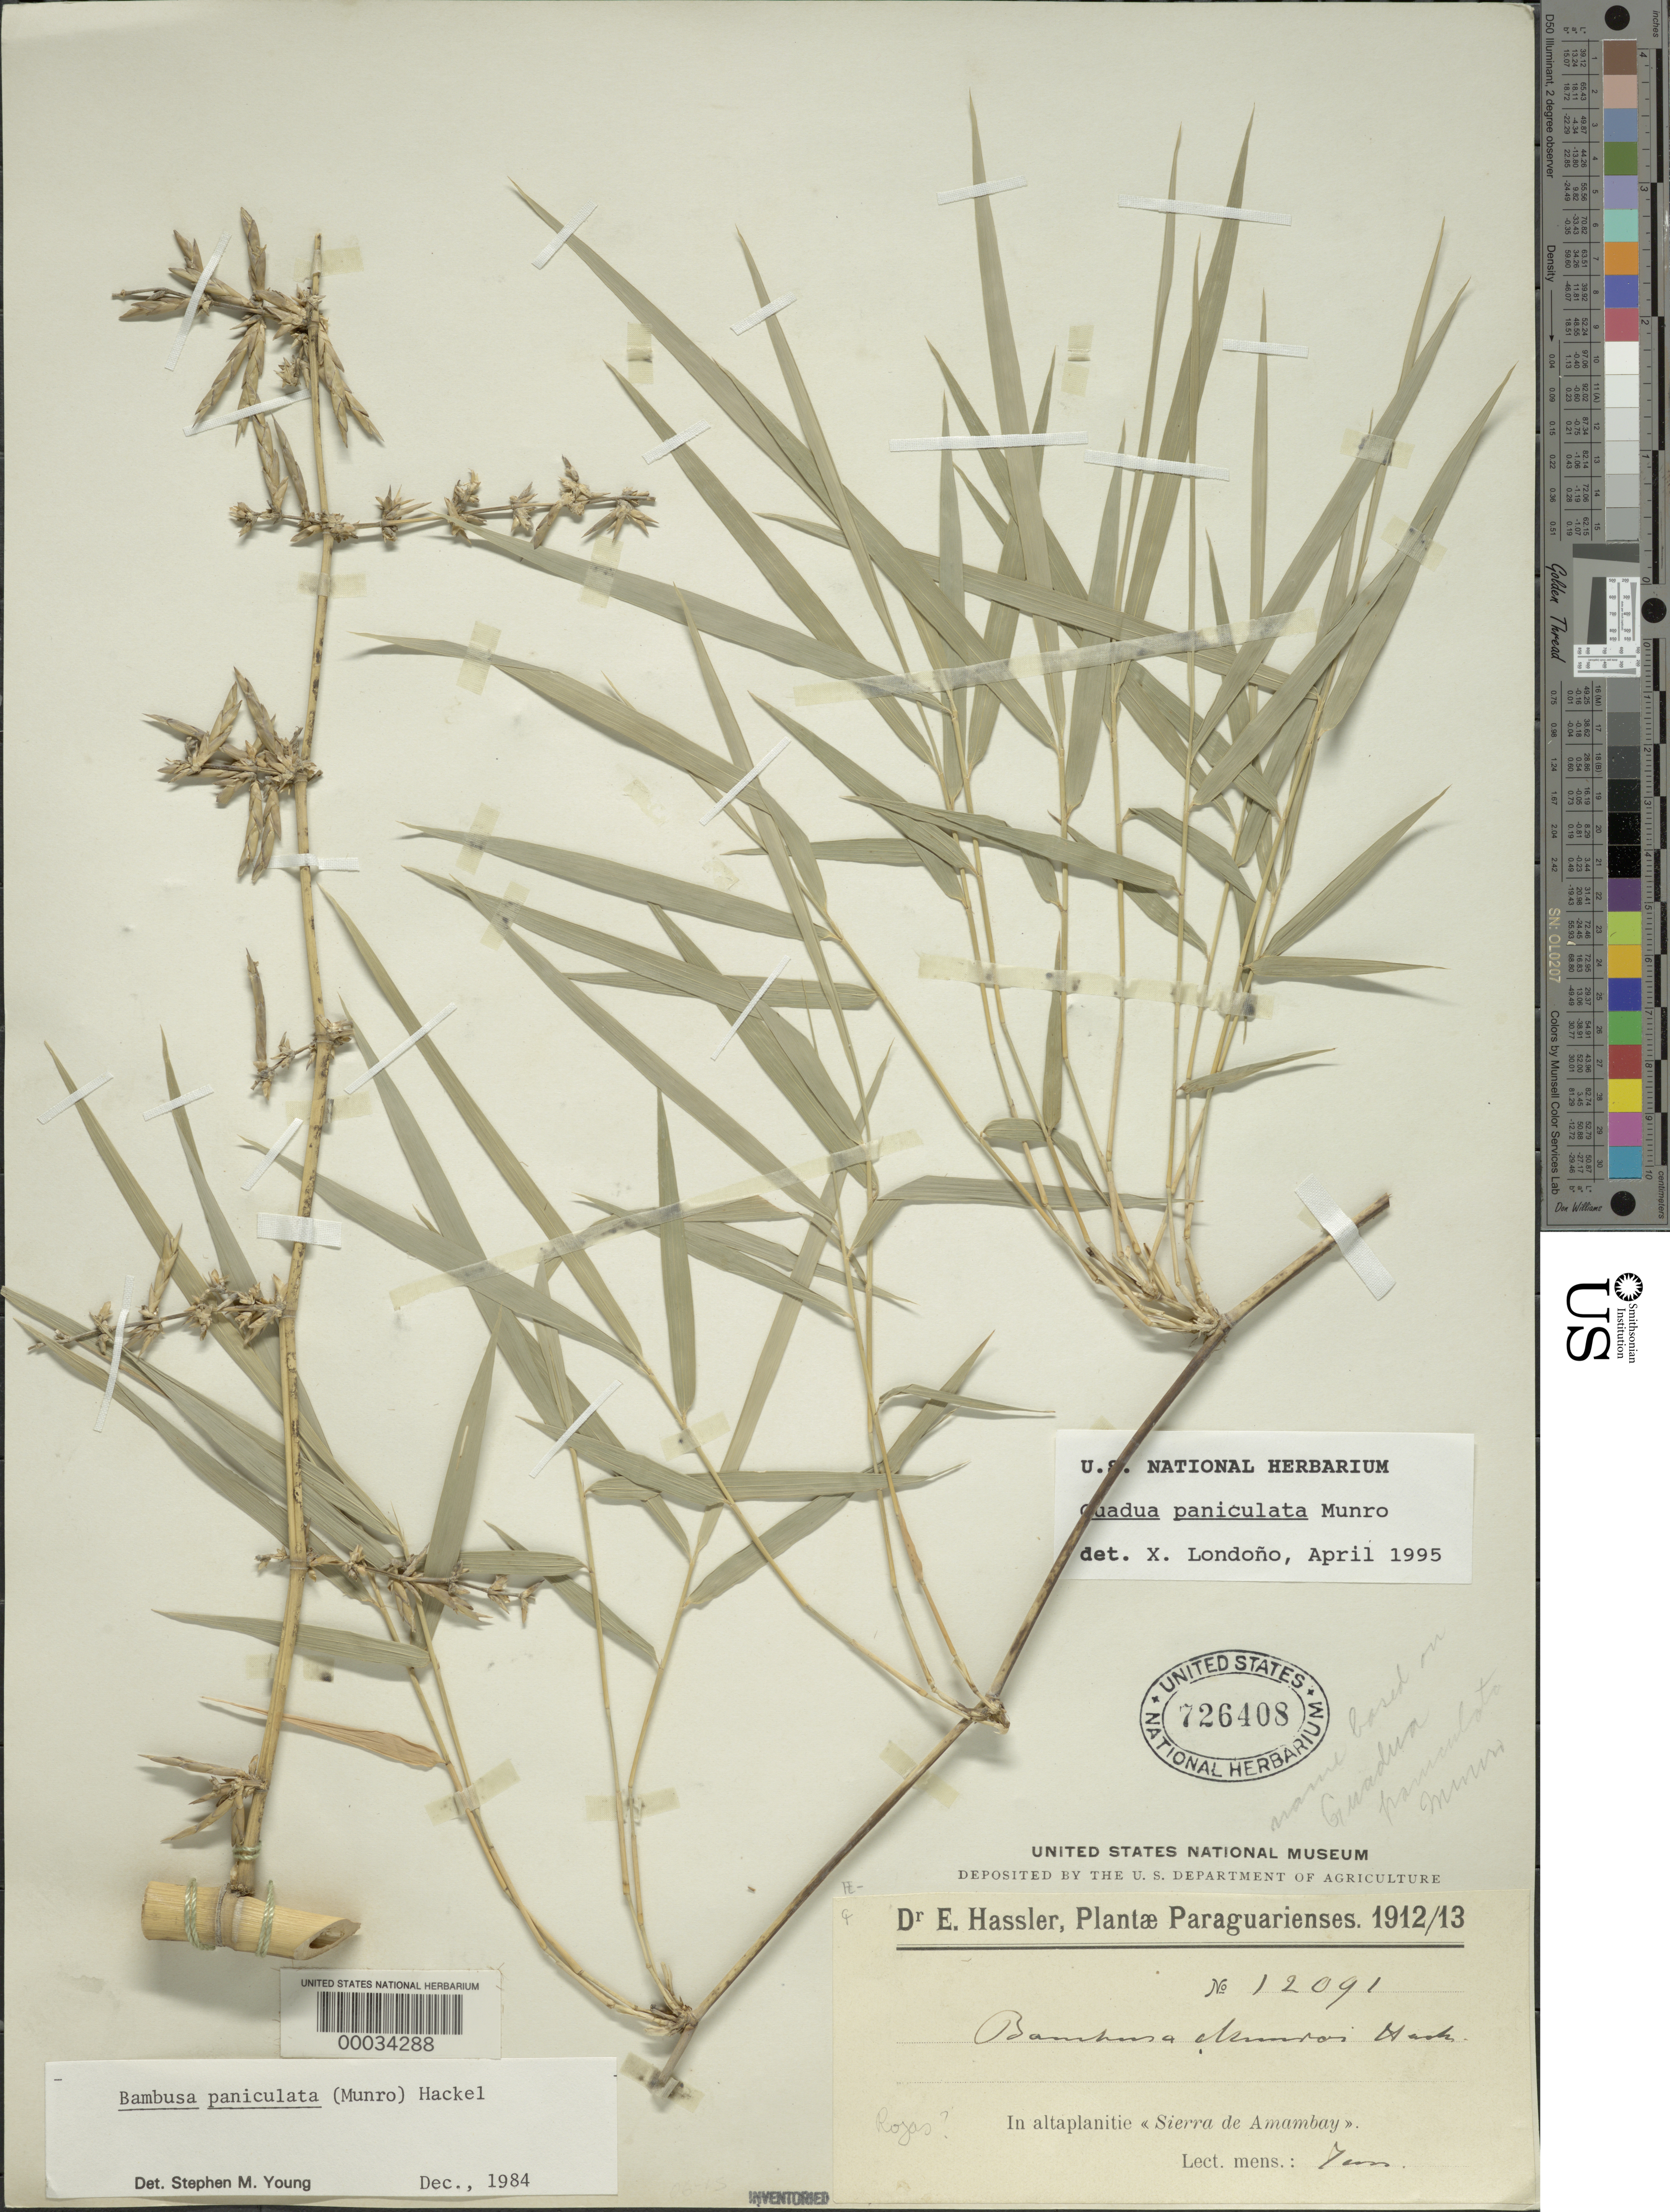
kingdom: Plantae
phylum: Tracheophyta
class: Liliopsida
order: Poales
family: Poaceae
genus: Guadua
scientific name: Guadua refracta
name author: Munro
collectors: E. Hassler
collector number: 12091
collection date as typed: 1912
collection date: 1912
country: Paraguay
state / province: Amambay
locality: Sierra de amambay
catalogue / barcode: US 726408